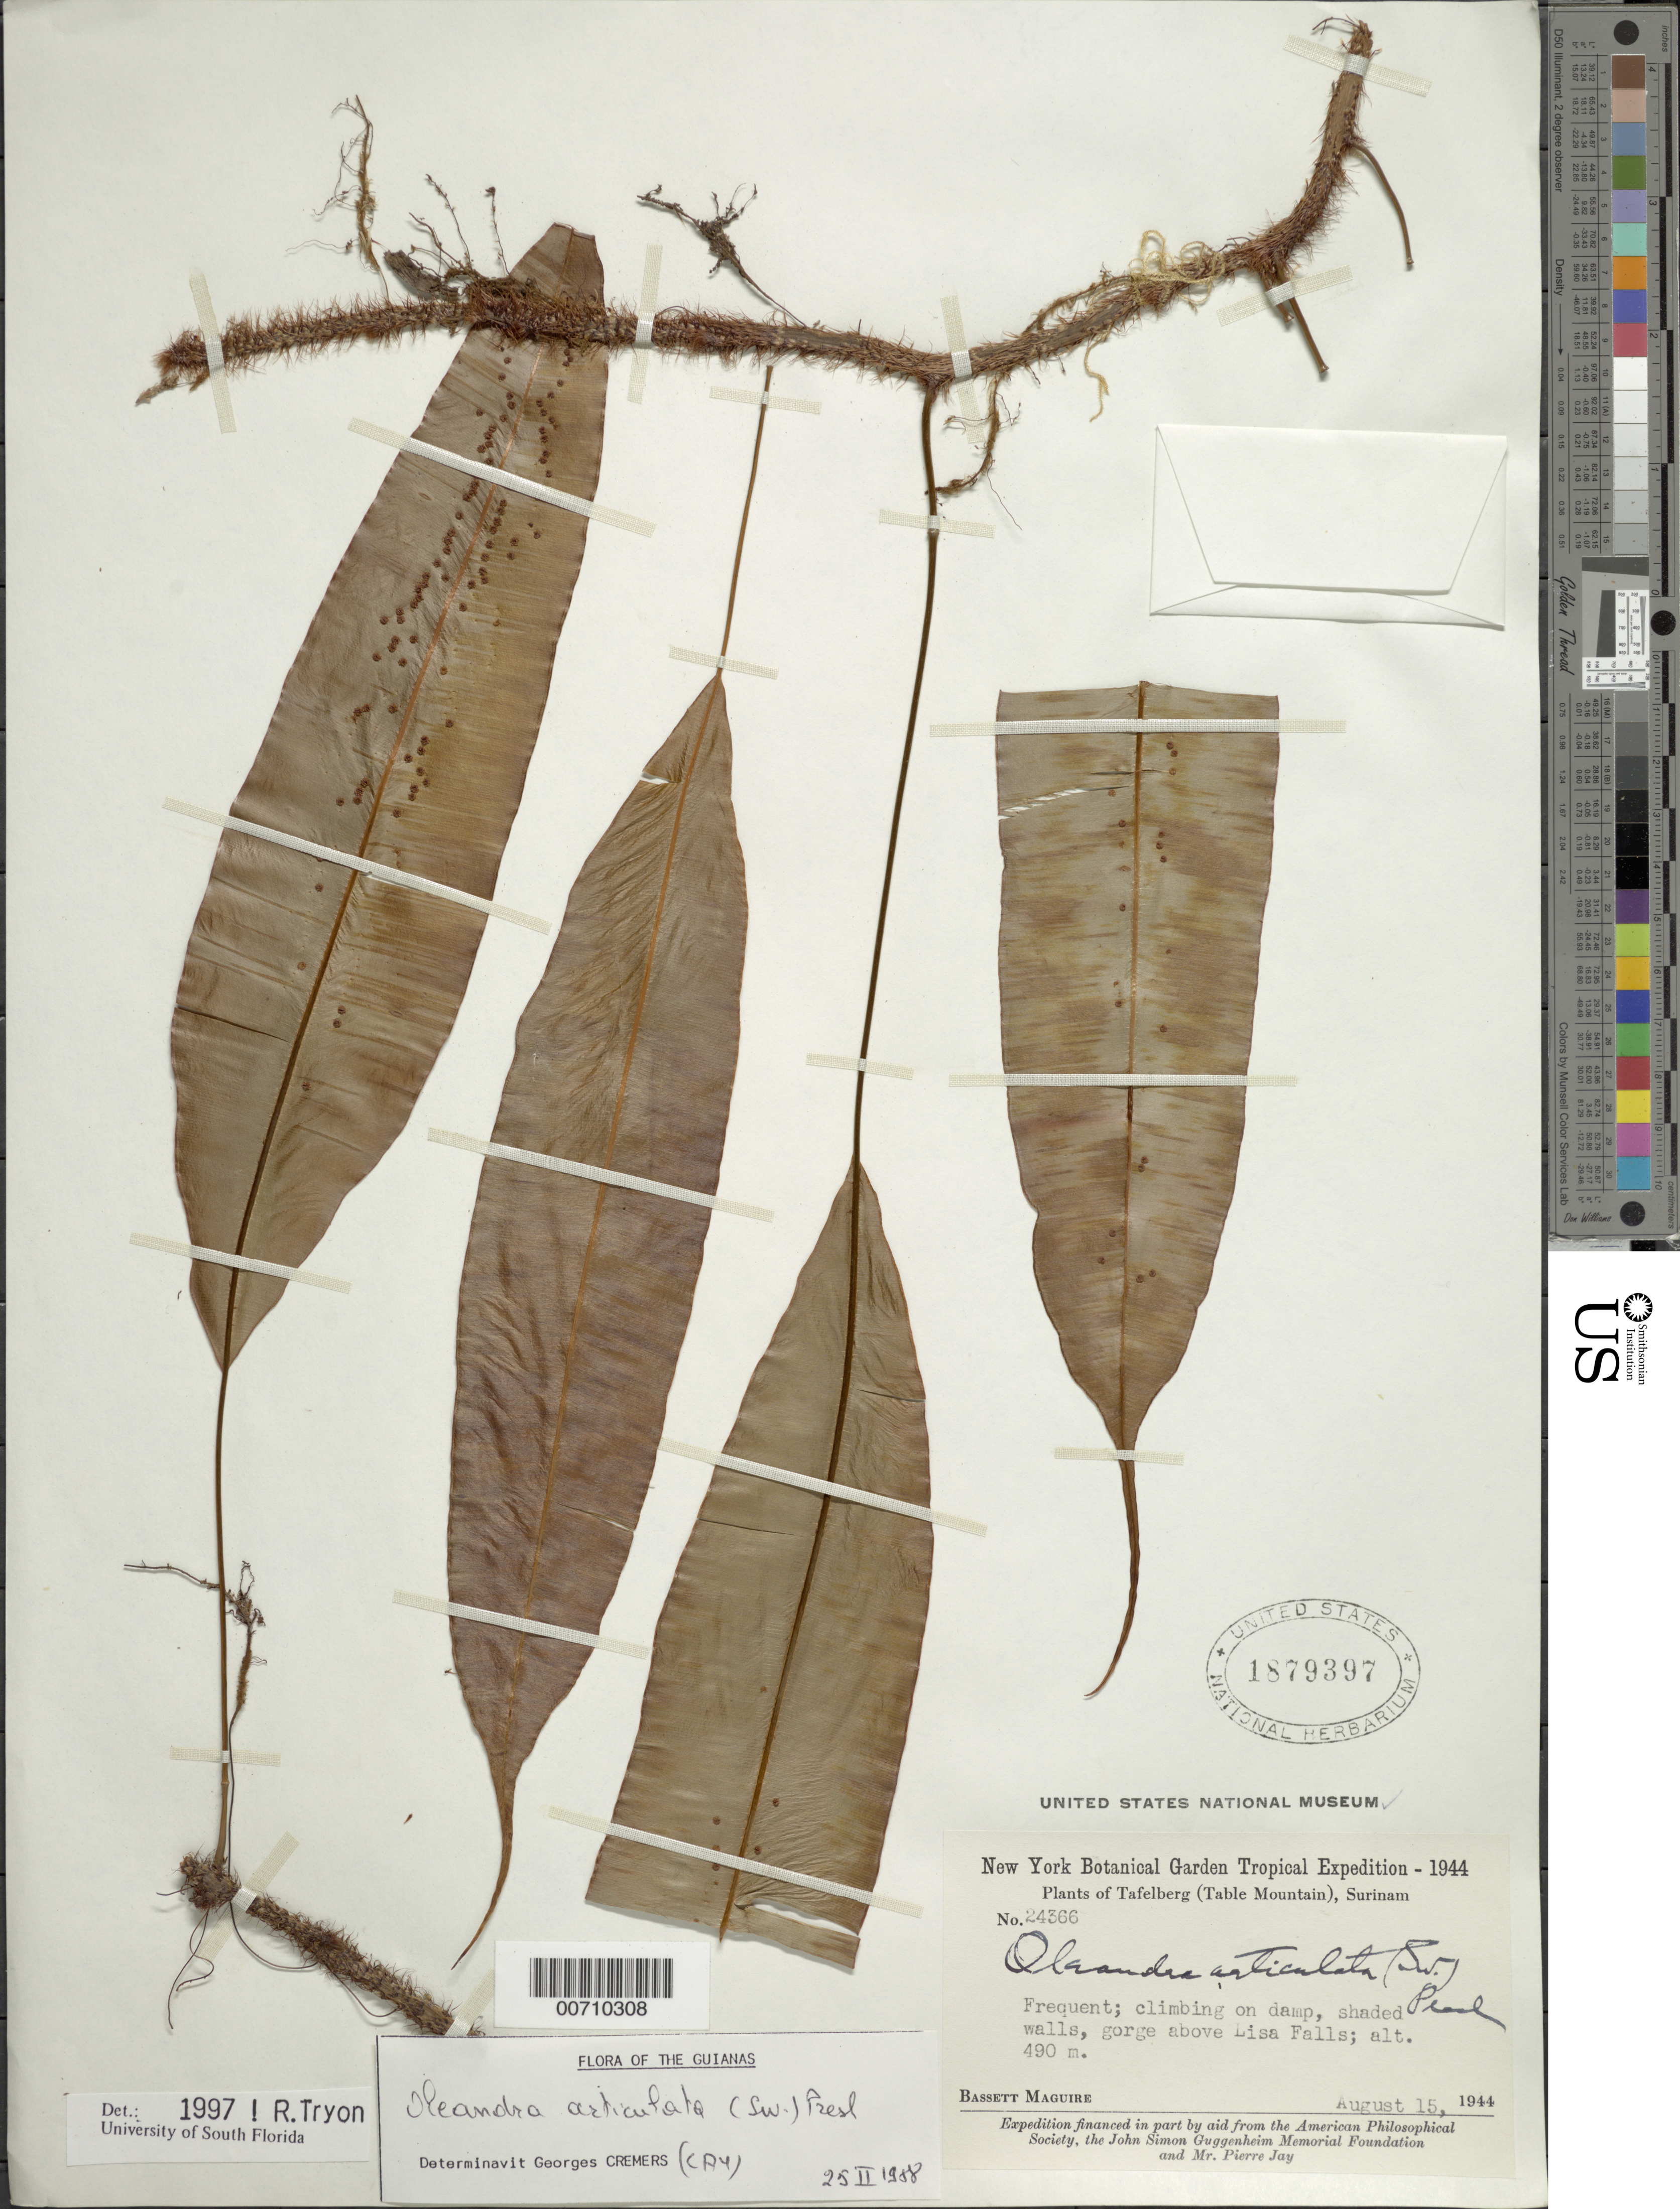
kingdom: Plantae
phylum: Tracheophyta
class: Polypodiopsida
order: Polypodiales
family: Oleandraceae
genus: Oleandra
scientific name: Oleandra articulata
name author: (Sw.) C. Presl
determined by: Tryon, Rolla M., Jr.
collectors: B. Maguire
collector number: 24366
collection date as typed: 15-Aug-44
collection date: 1944-08-15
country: Suriname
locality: Tafelberg (Table Mountain), Lisa Falls, above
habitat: Gorge, climbing on damp, shaded walls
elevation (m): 490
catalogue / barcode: US 1879397